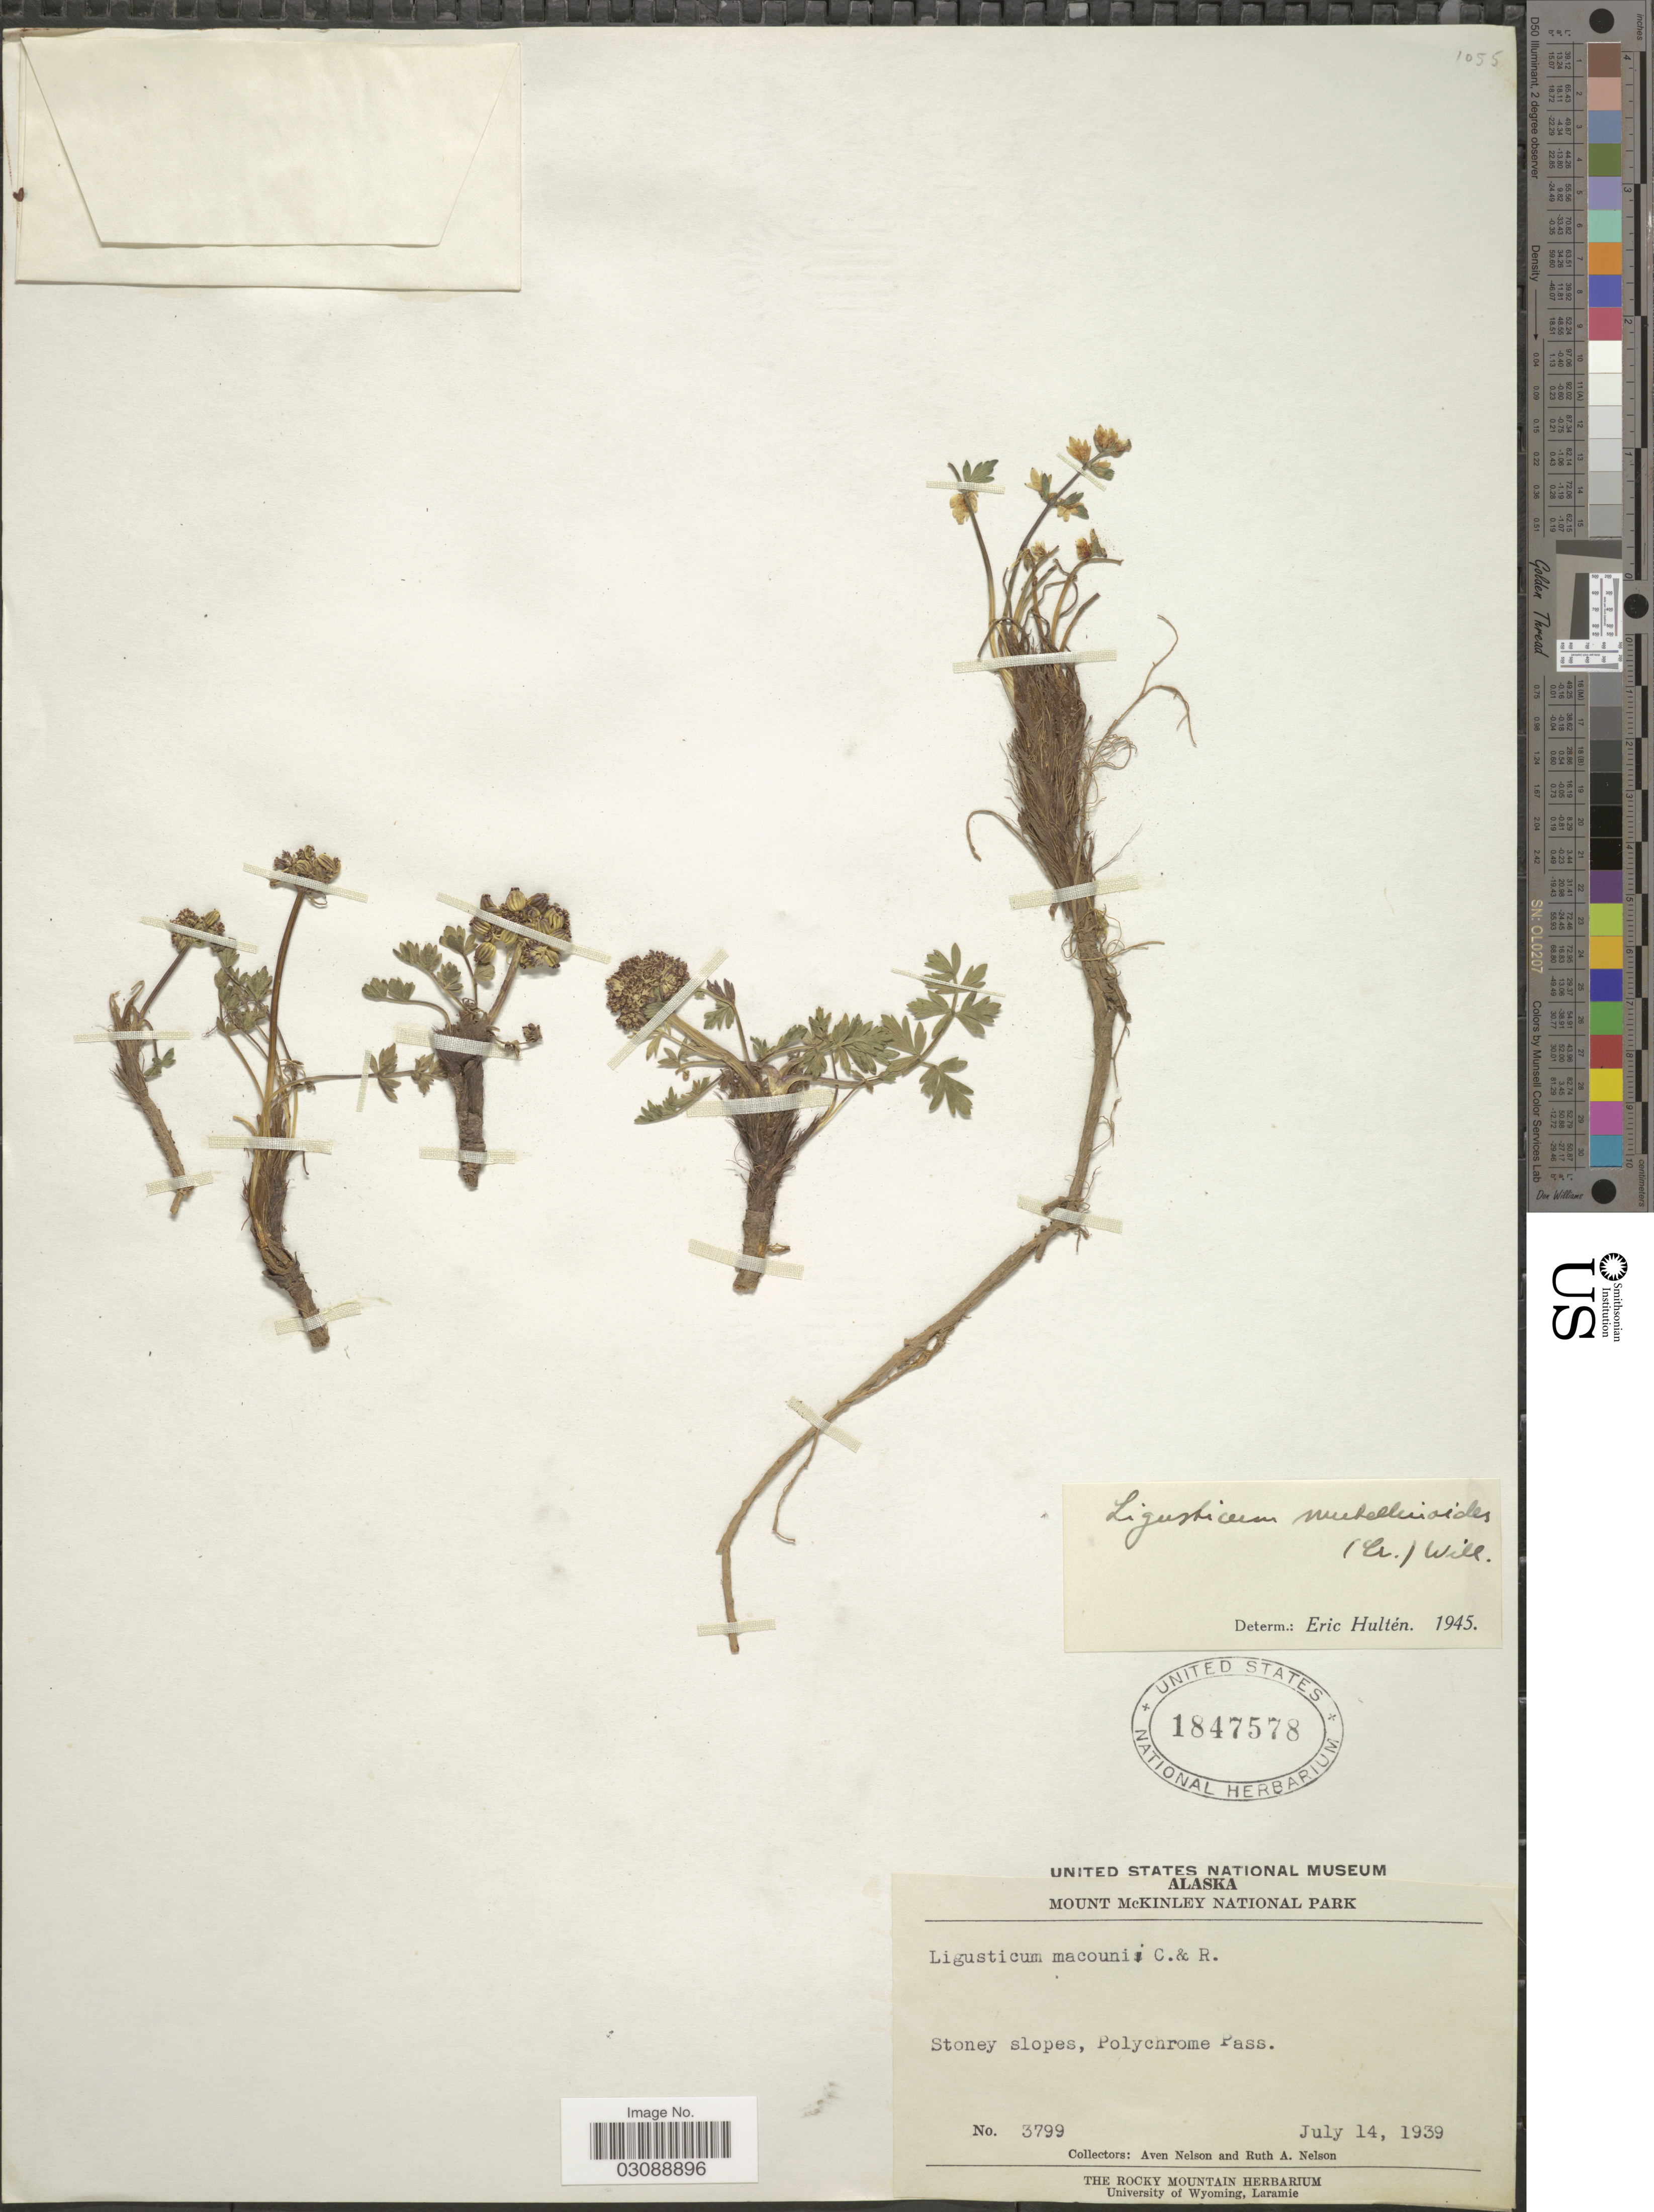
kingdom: Plantae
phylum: Tracheophyta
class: Magnoliopsida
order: Apiales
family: Apiaceae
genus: Ligusticum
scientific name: Ligusticum mutellinoides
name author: (Crantz) Vill.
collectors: A. Nelson & R. A. Nelson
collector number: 3799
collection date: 1939-07-14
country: United States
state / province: Alaska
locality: Mount McKinley National Park. Stoney slopes, Polychrome Pass.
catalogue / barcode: US 1847578